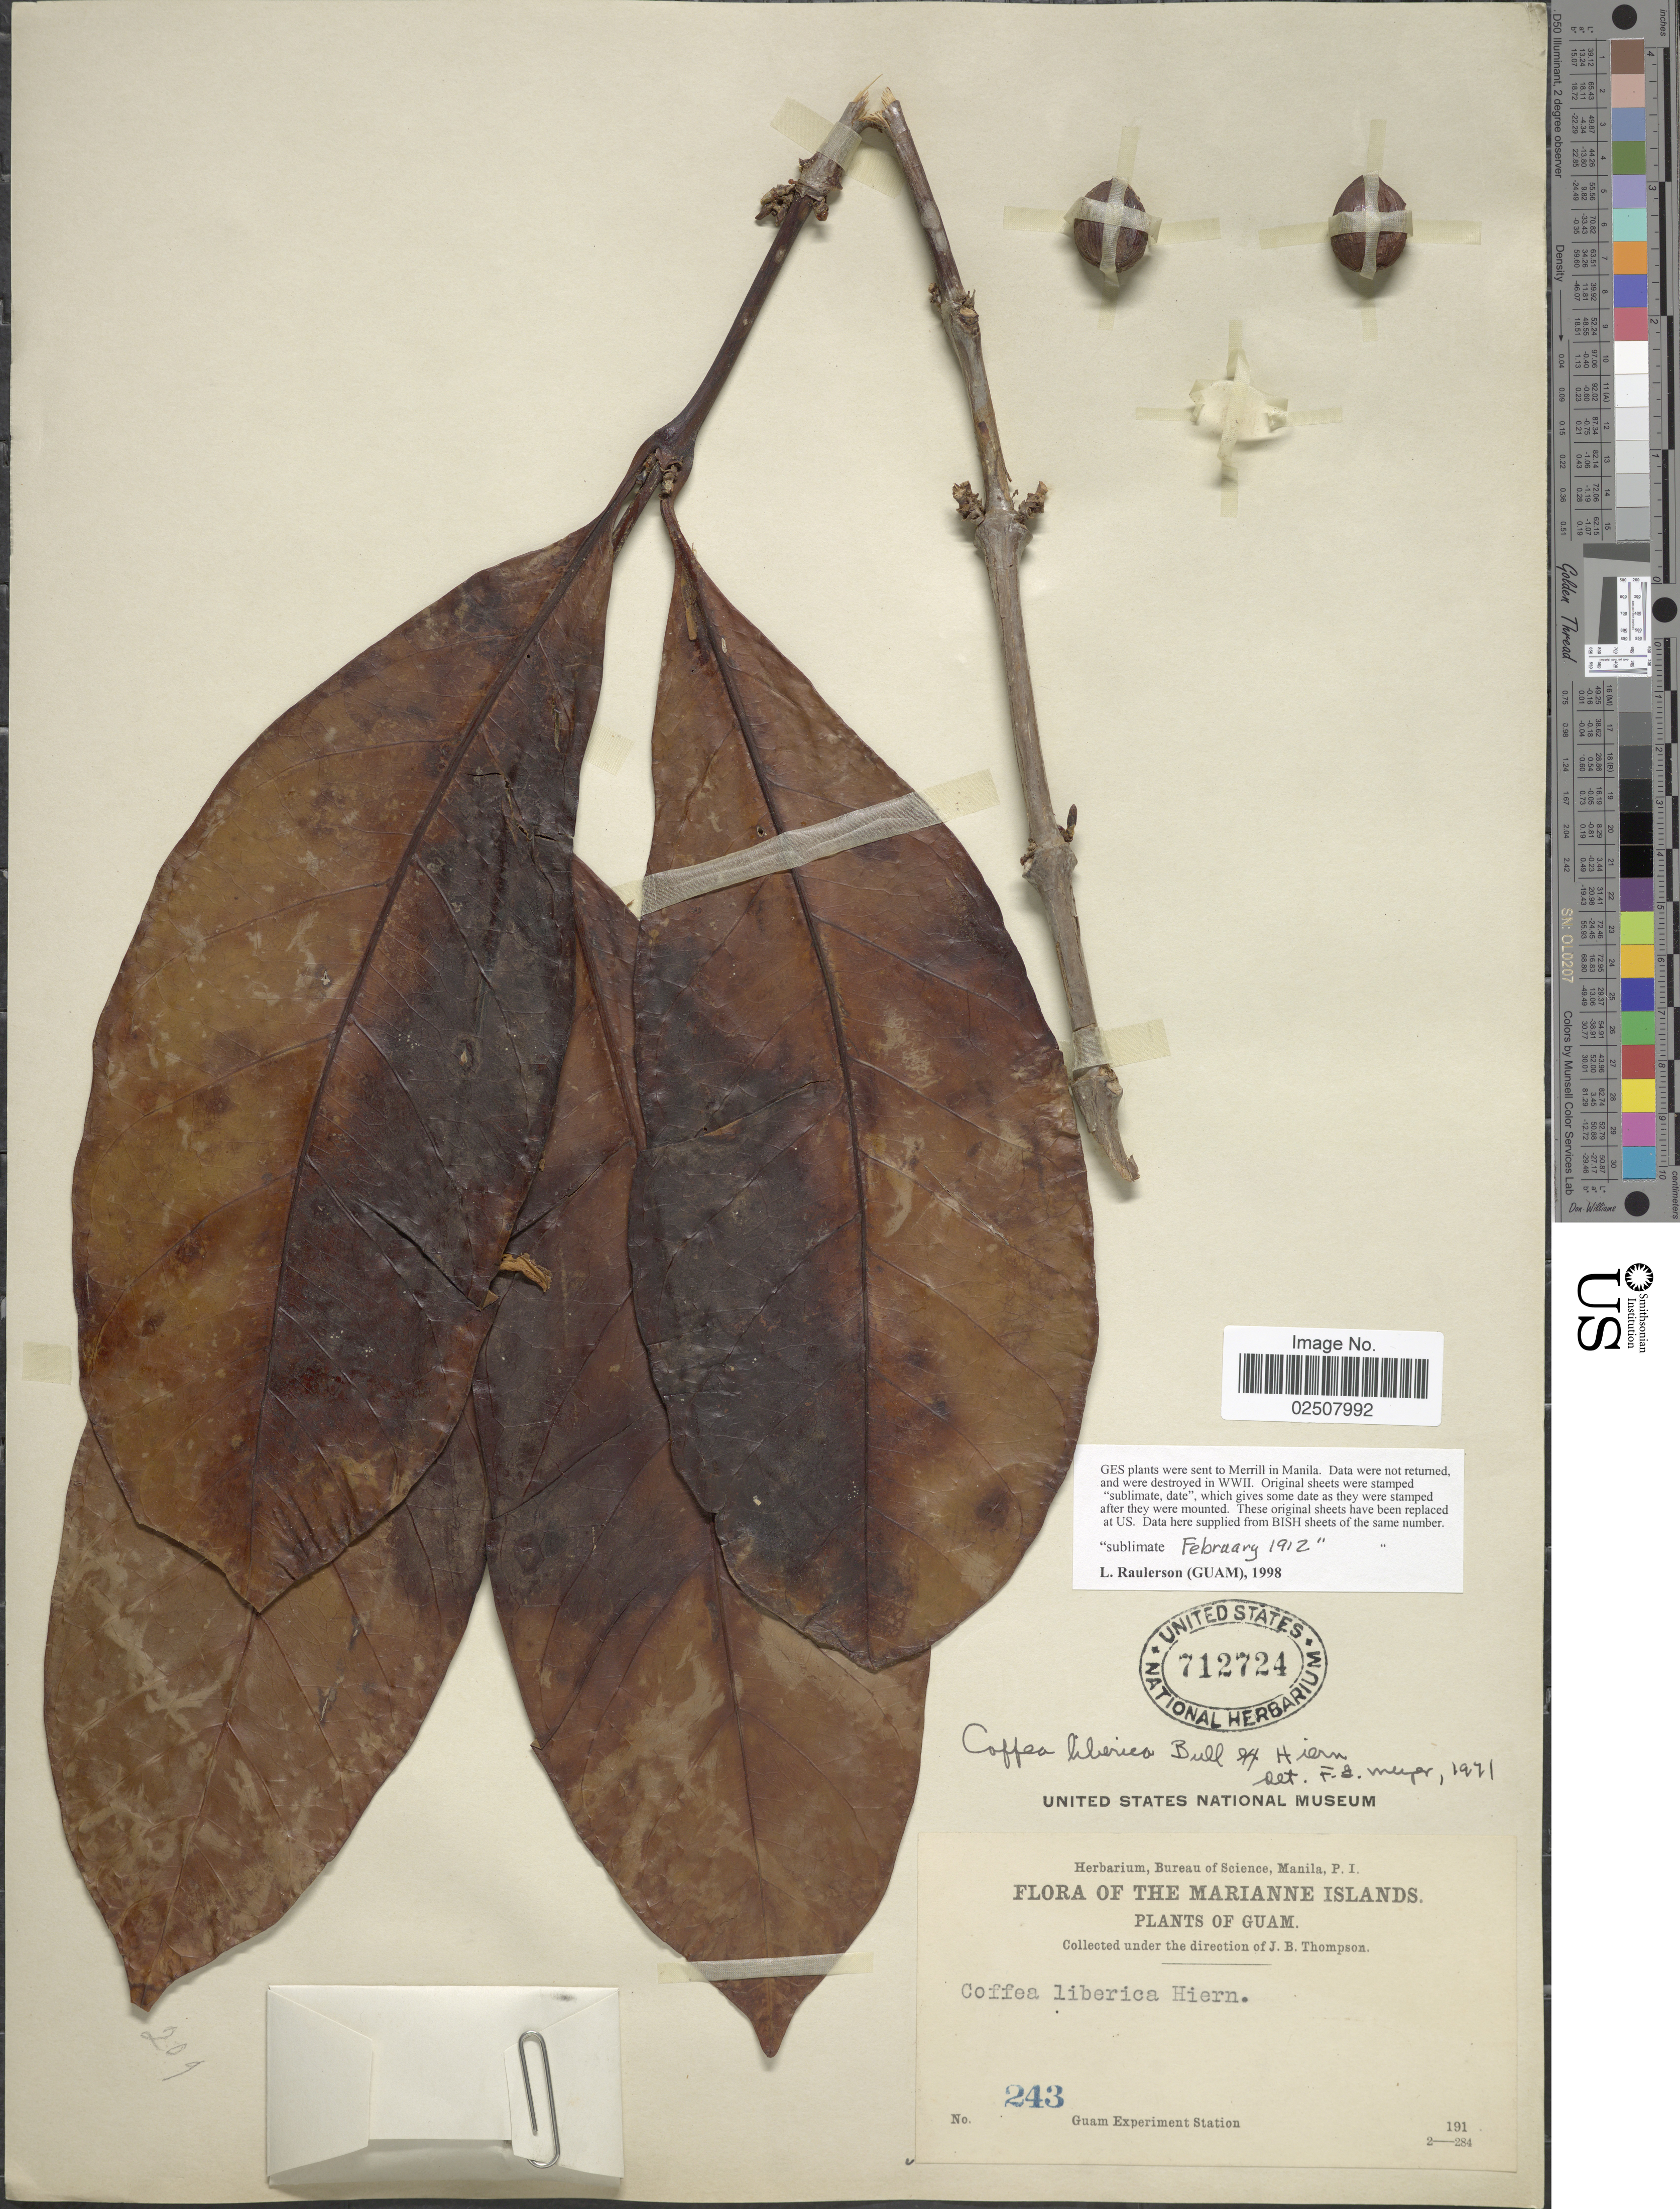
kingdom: Plantae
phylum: Tracheophyta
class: Magnoliopsida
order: Gentianales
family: Rubiaceae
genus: Coffea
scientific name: Coffea liberica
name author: Hiern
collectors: J. B. Thompson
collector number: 243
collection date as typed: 191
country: Guam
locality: The Marianne Island, Guam Experiment Station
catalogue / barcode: US 712724